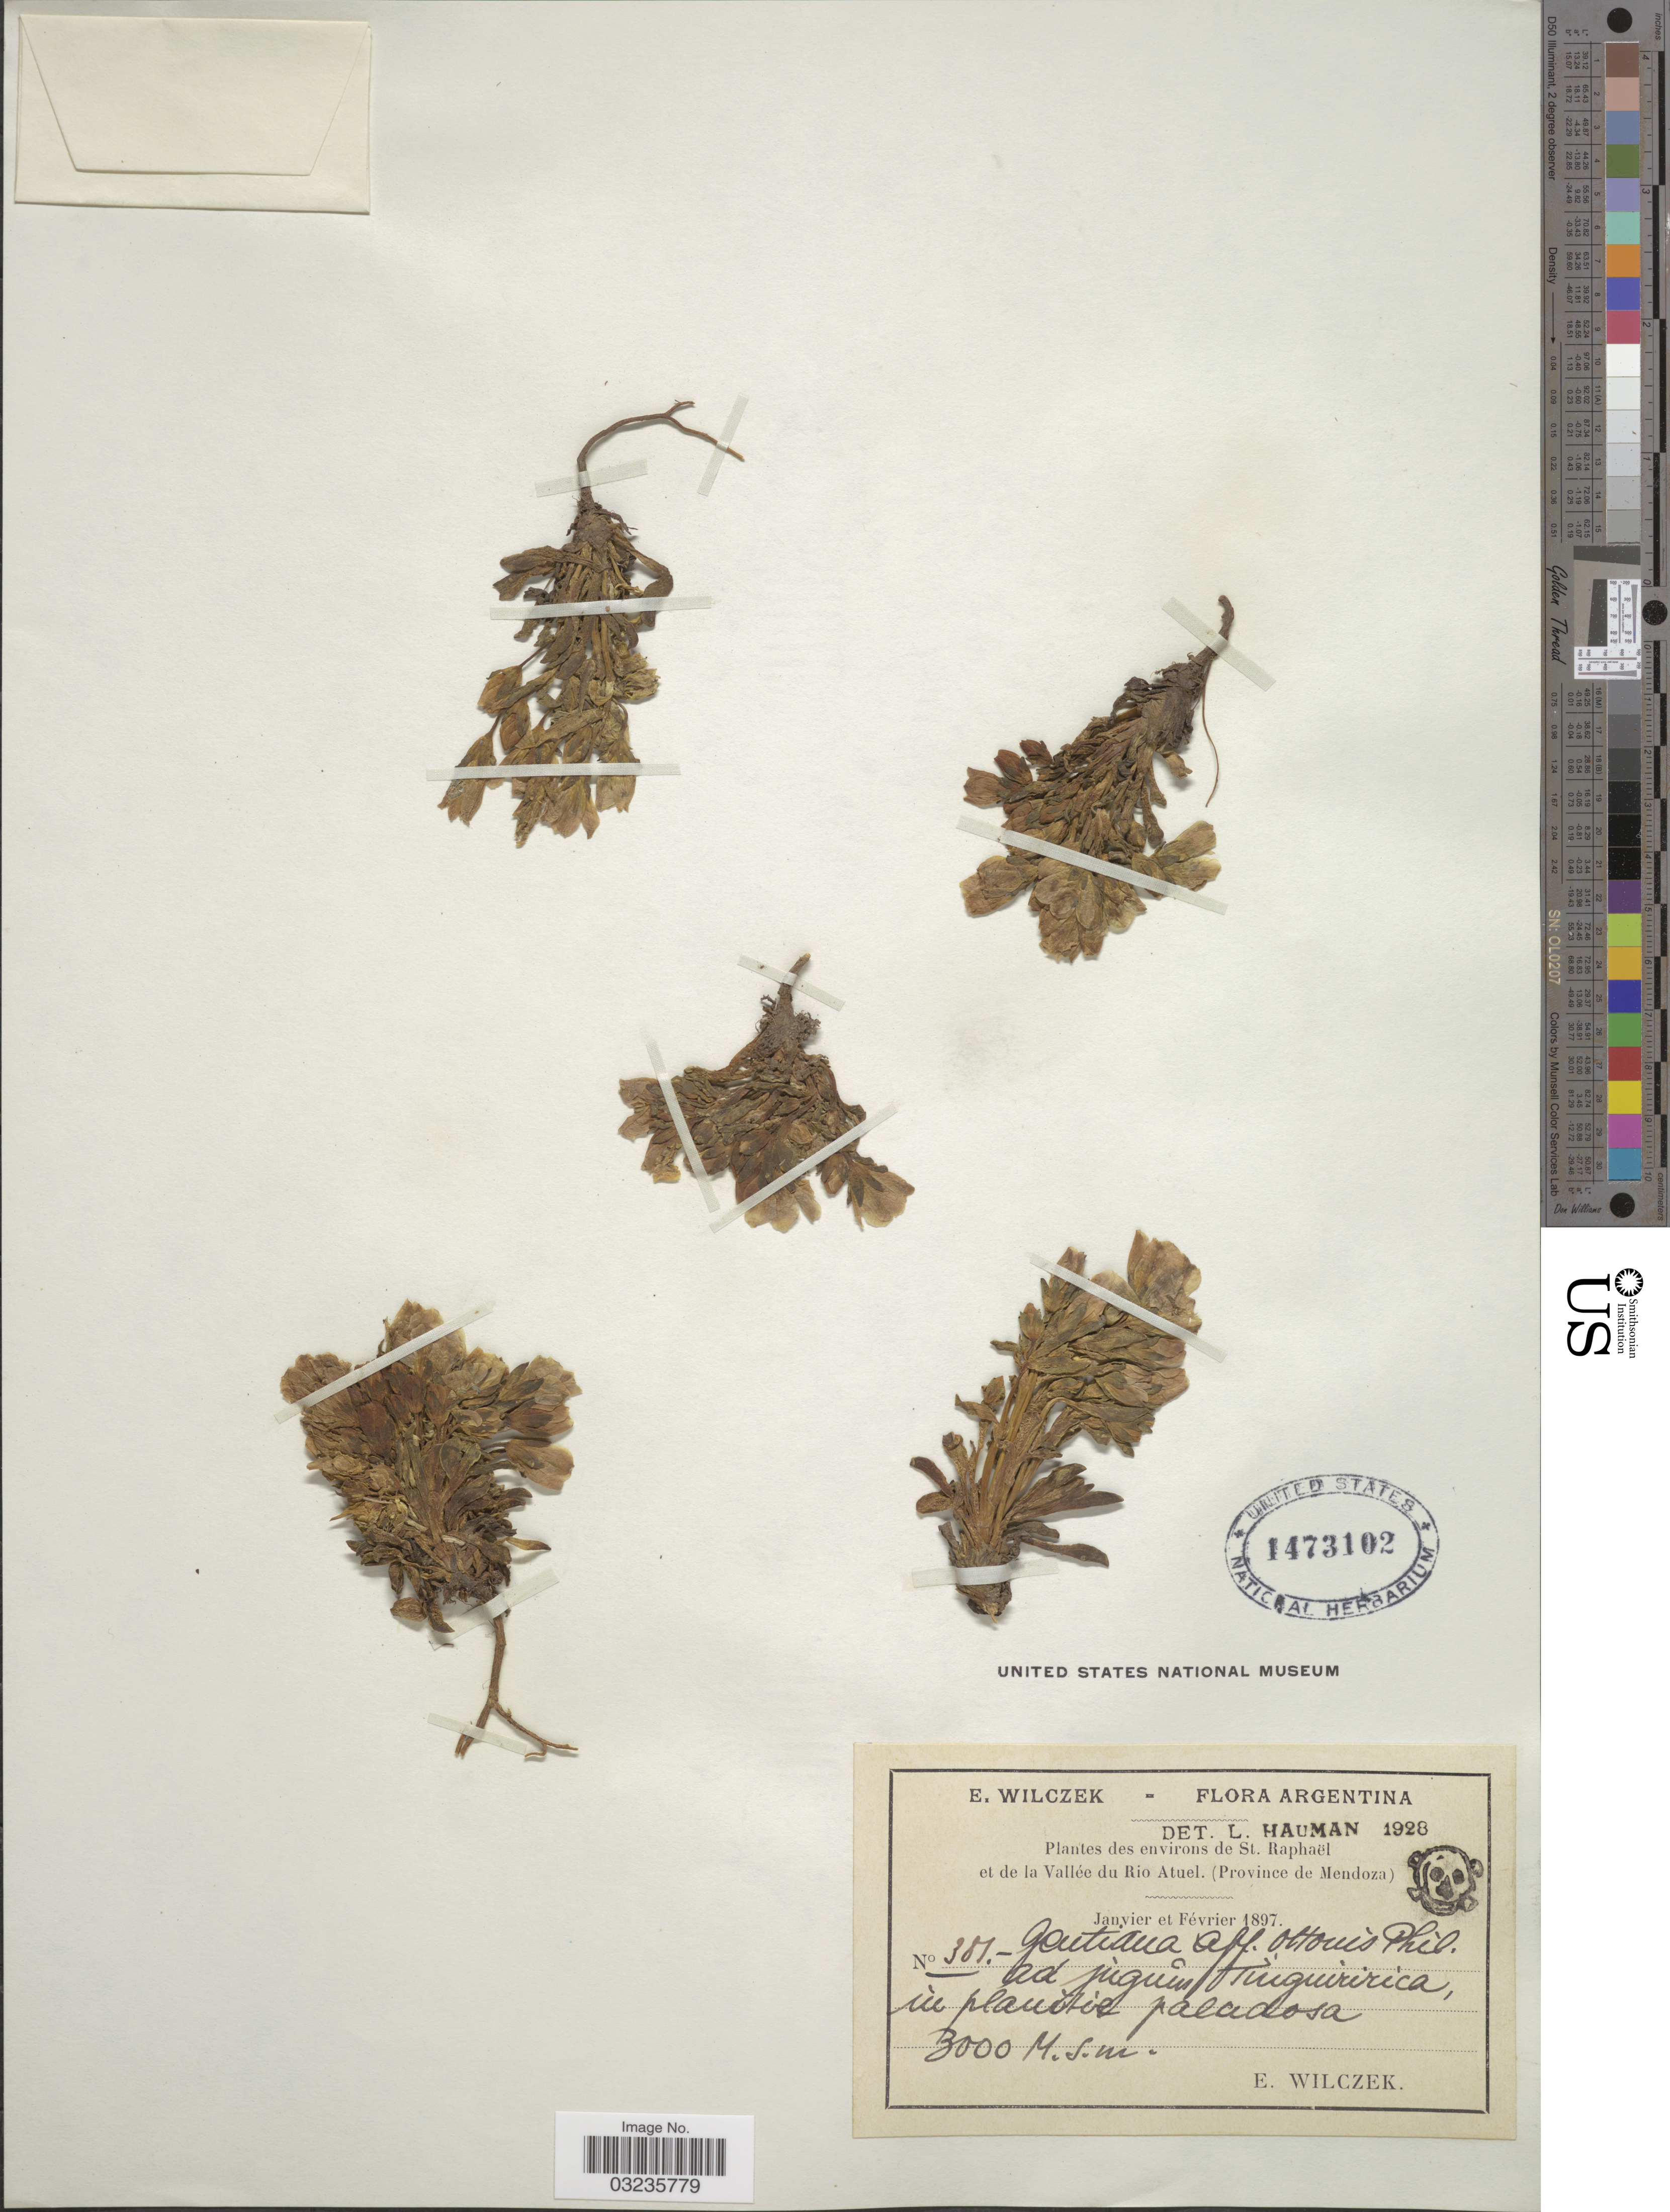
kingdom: Plantae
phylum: Tracheophyta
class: Magnoliopsida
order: Gentianales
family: Gentianaceae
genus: Gentiana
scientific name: Gentiana ottonis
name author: Phil.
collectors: E. Wilczek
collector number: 381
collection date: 1897-01/1897-02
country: Argentina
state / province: Mendoza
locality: Environs de St. Raphaël et de la Vallée du Rio Atuel. Ad júgum Tinguiririca, in planitis paladosa.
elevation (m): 3000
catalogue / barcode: US 1473102